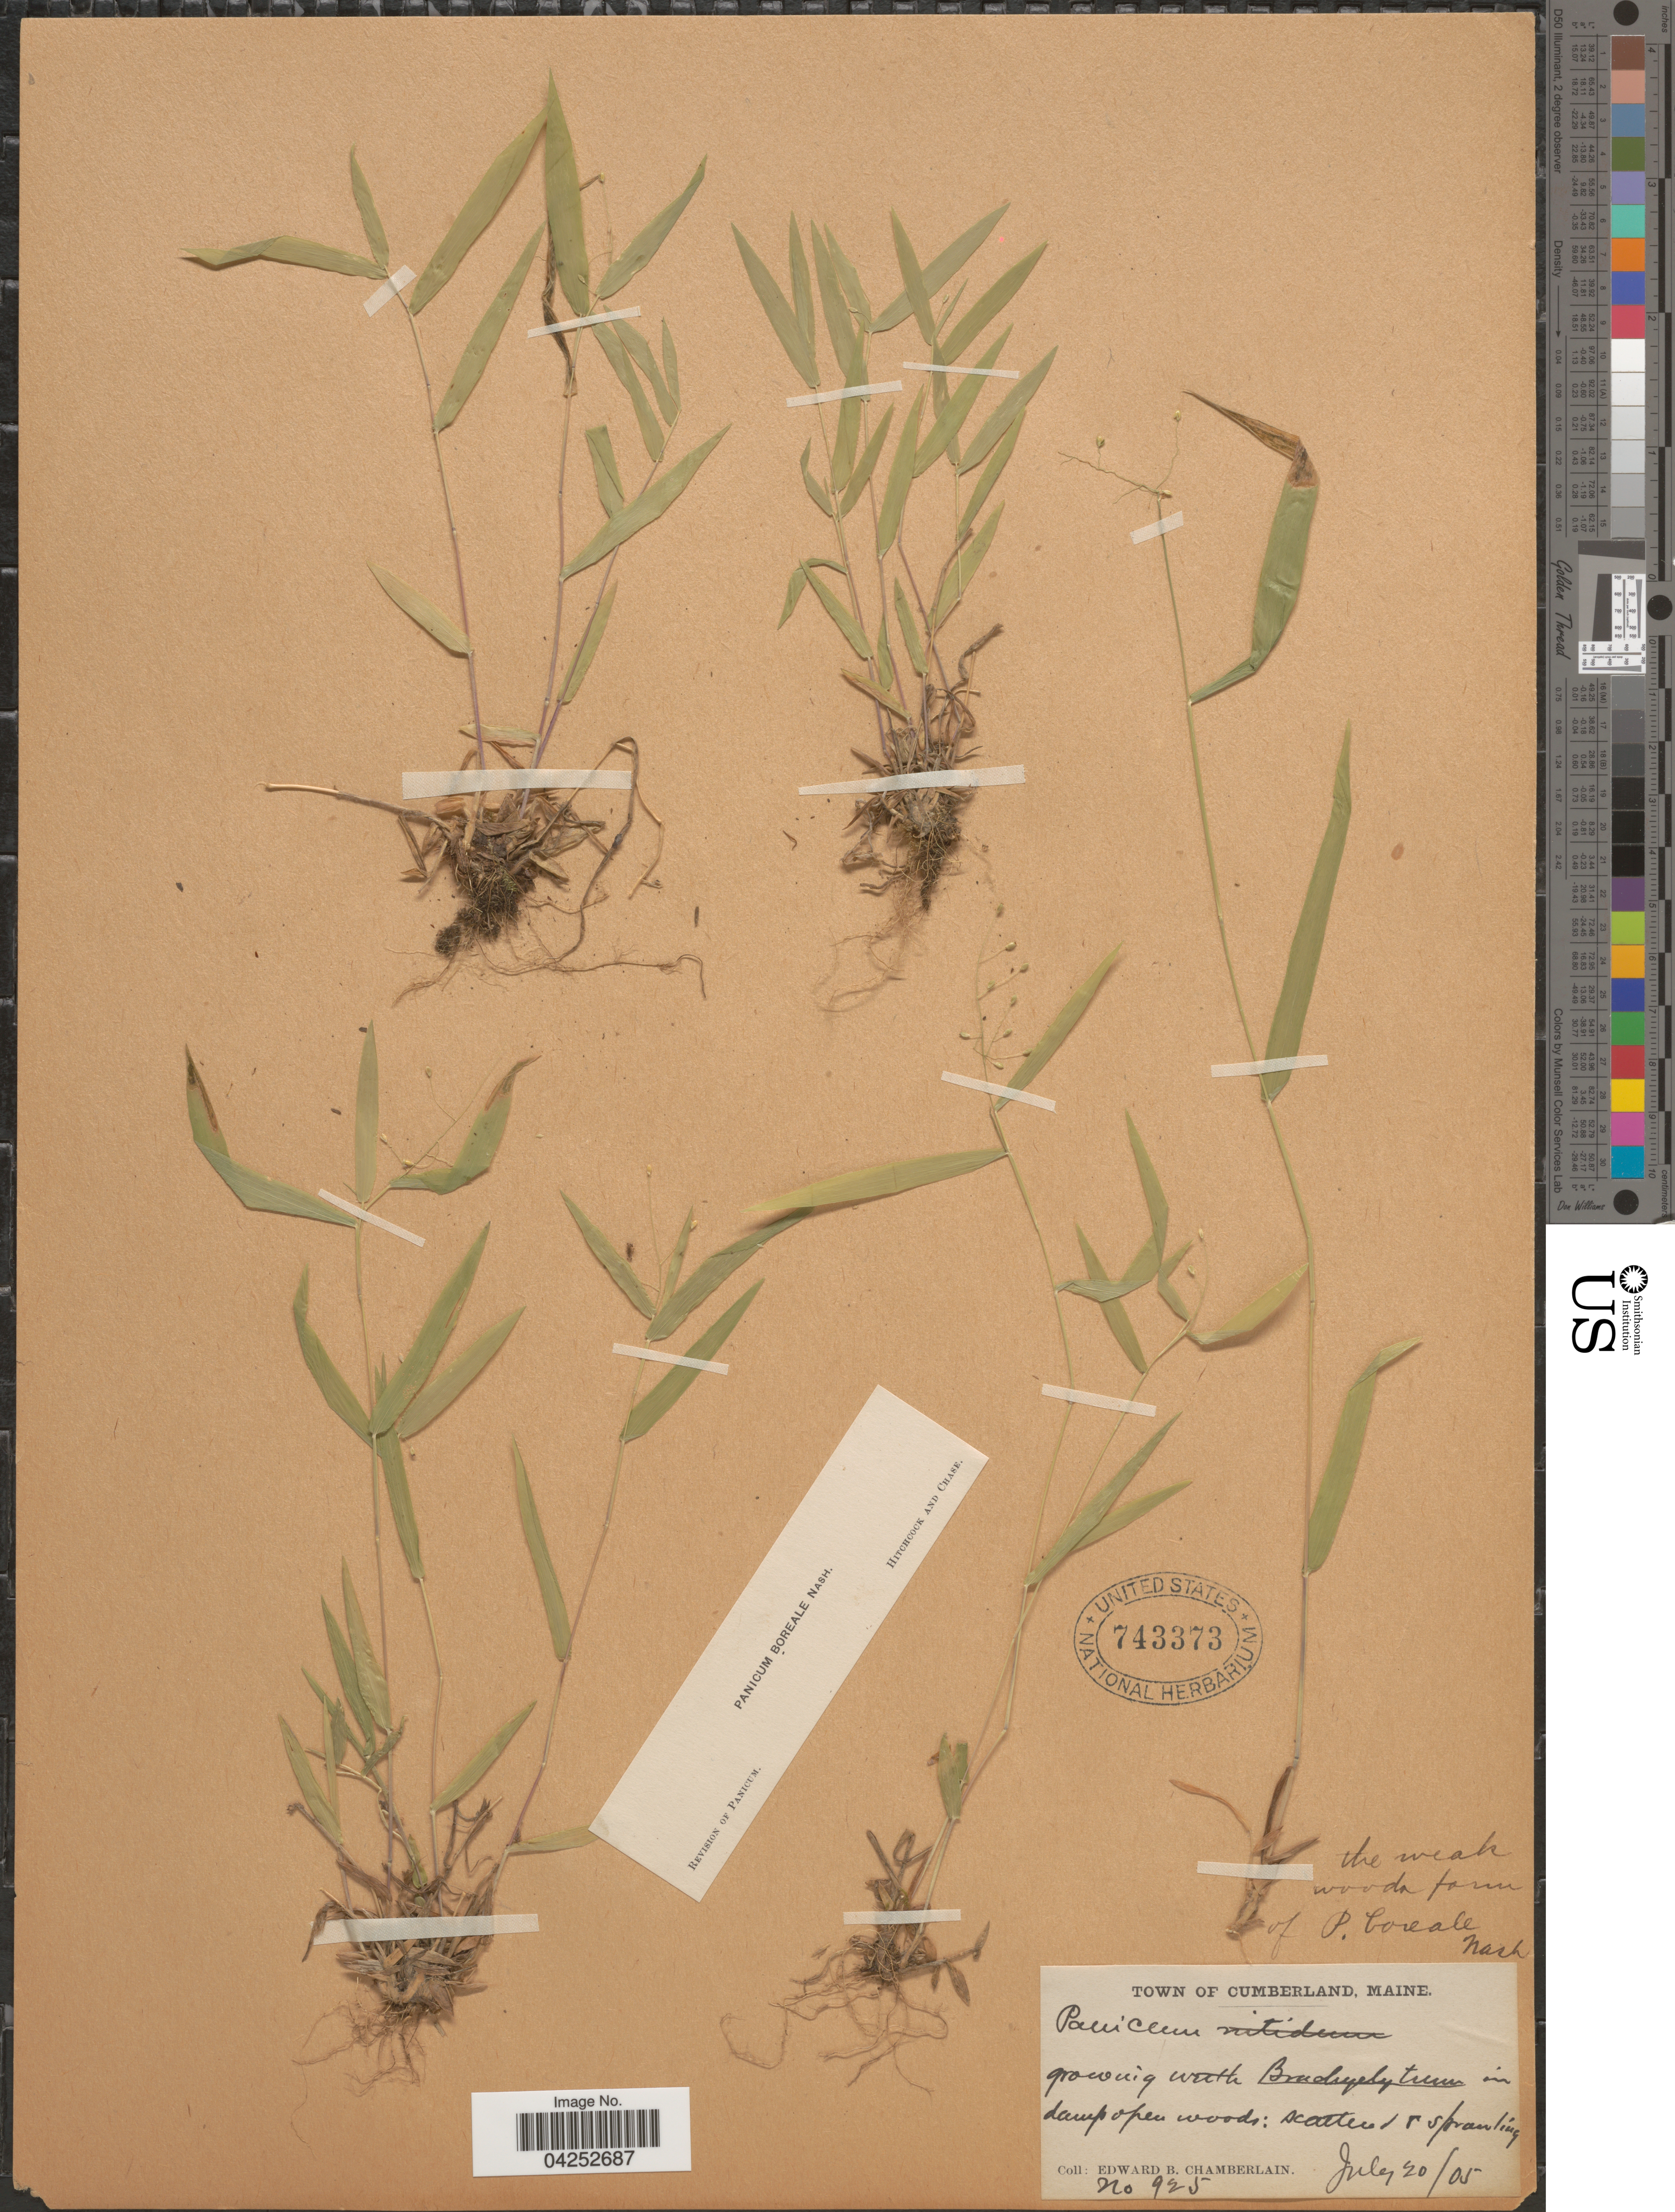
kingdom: Plantae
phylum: Tracheophyta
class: Liliopsida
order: Poales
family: Poaceae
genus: Dichanthelium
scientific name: Dichanthelium boreale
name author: (Nash) Freckmann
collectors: E. Chamberlain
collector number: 925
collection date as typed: Transcribed d/m/y: 20/7/5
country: United States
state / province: Maine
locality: Town of Cumberland.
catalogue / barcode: US 743373